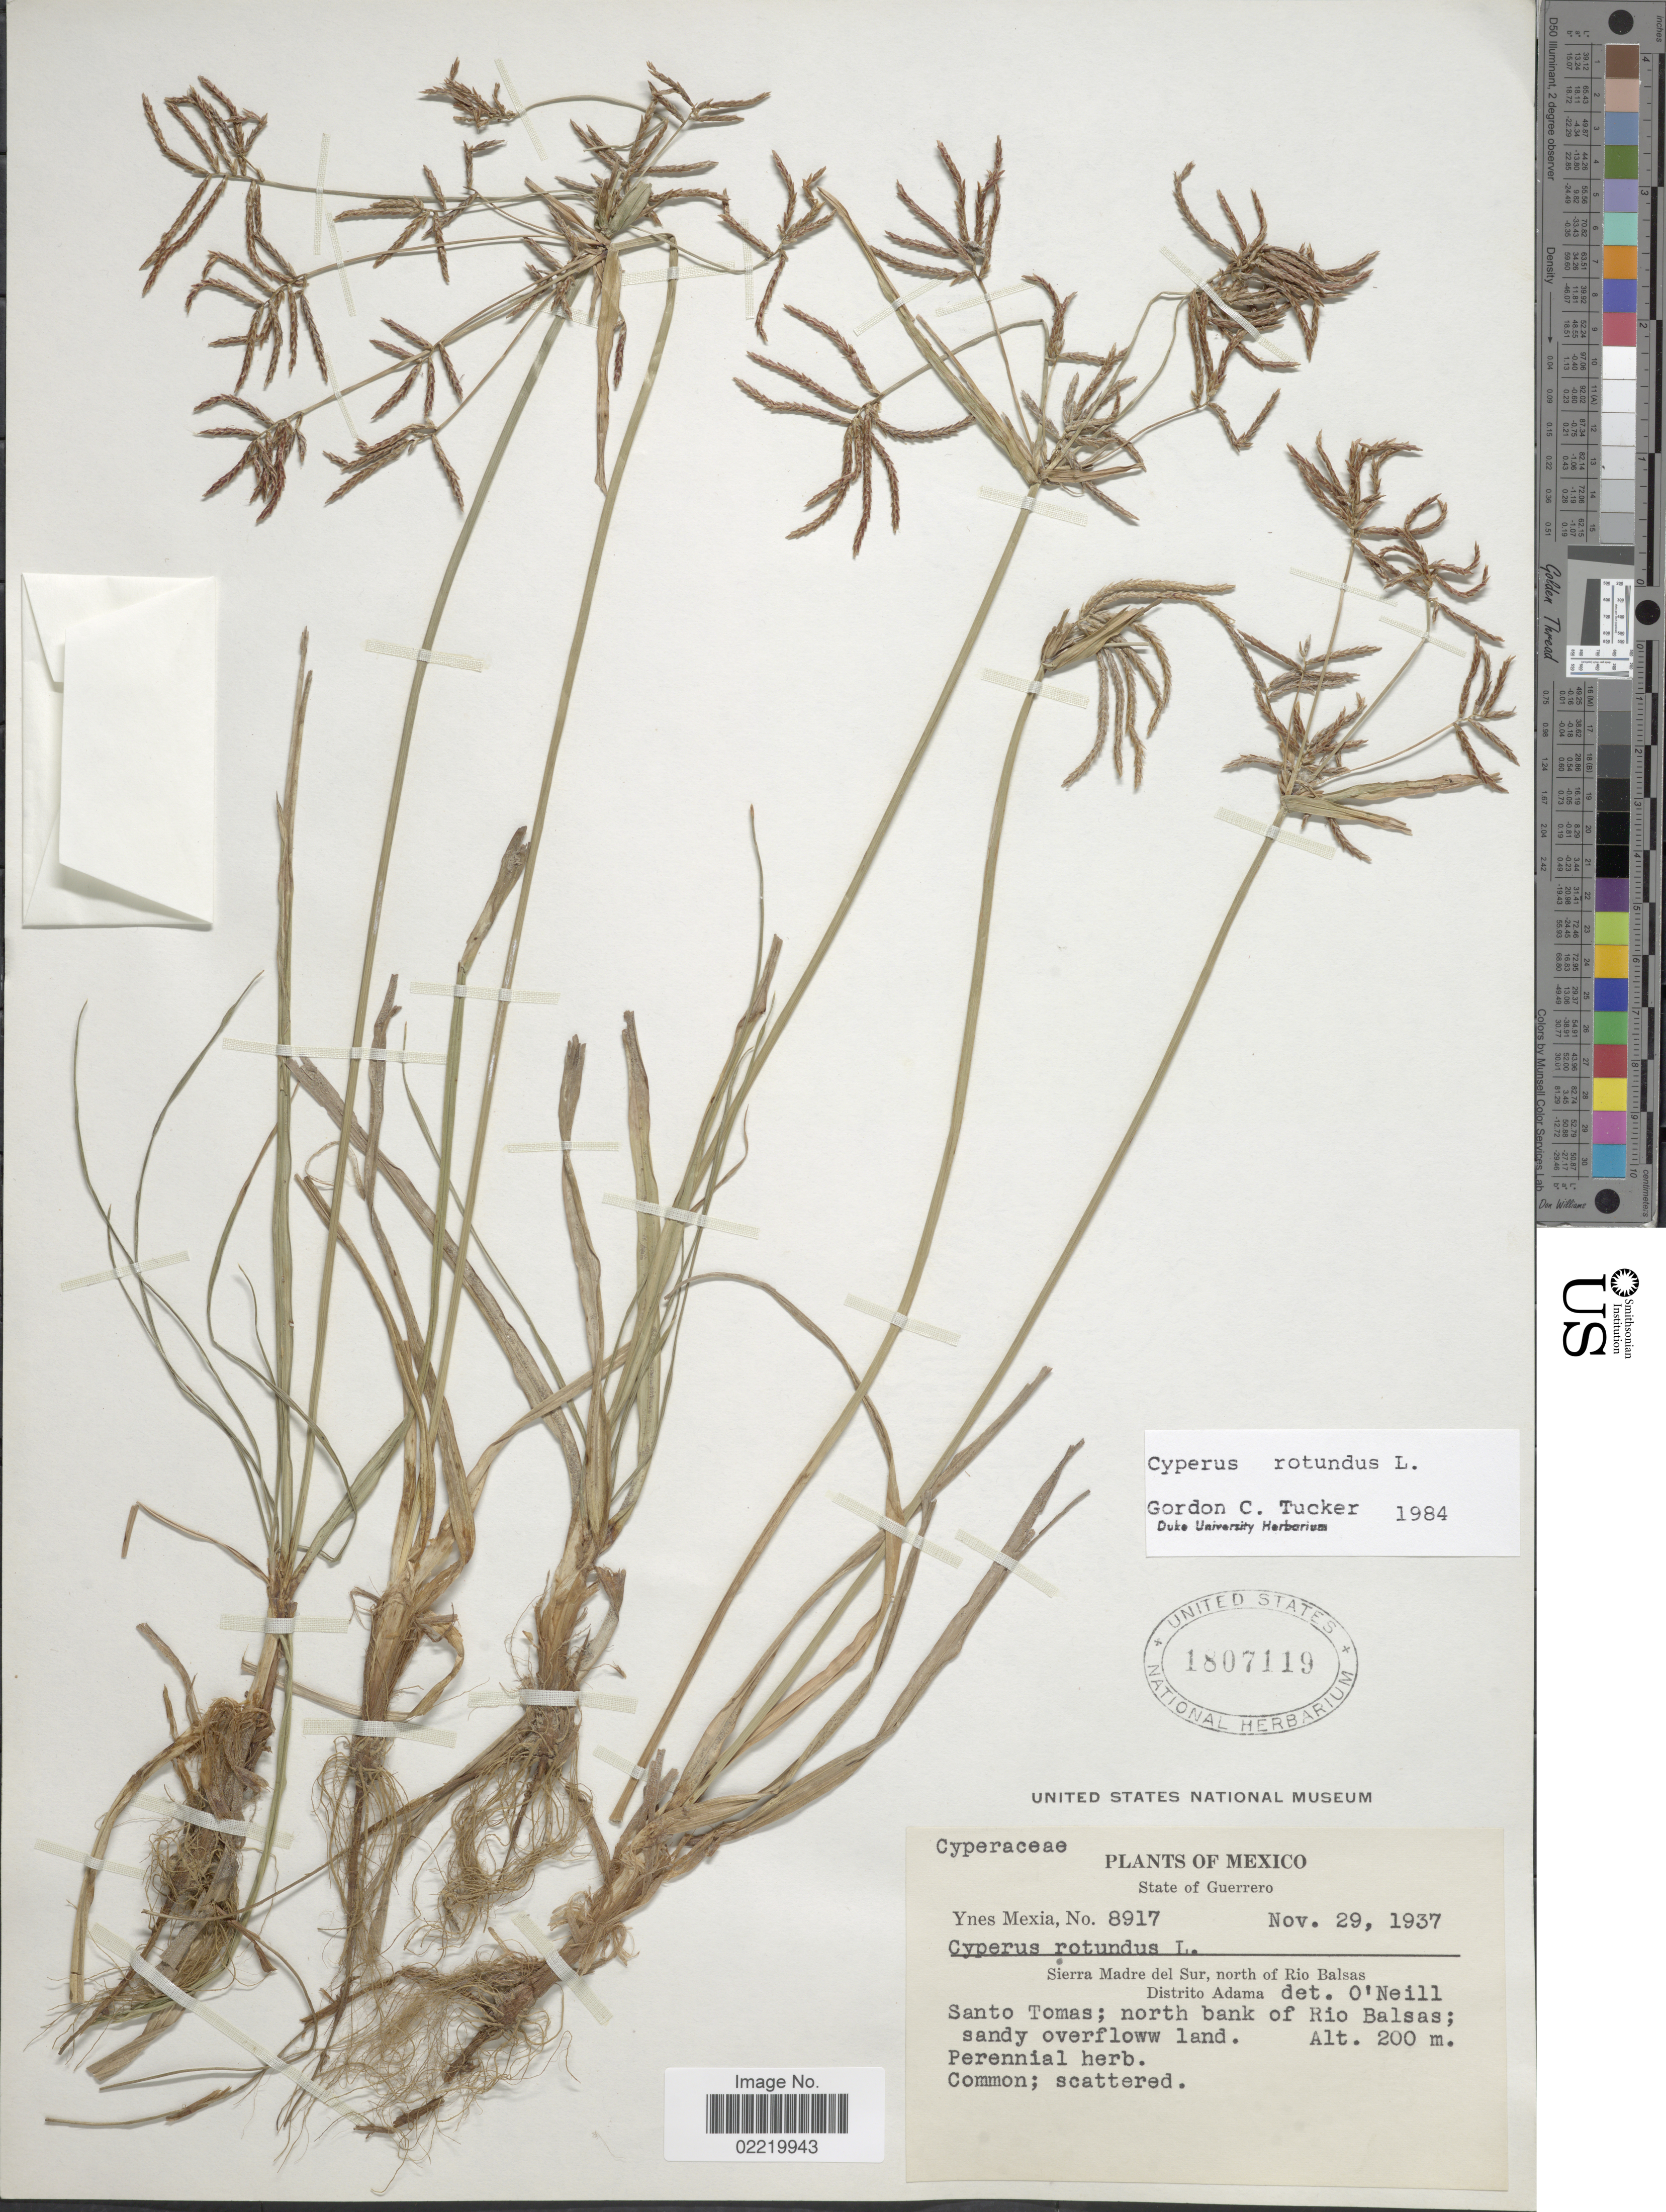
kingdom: Plantae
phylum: Tracheophyta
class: Liliopsida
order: Poales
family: Cyperaceae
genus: Cyperus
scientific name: Cyperus rotundus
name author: L.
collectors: Y. Mexia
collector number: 8917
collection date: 1937-11-29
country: Mexico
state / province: Guerrero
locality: Sierra Madre del Sur, north of Rio Balsas, Distrito Adama, Santo Toma; north bank of Rio Balsas; sandy overfloww land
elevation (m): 200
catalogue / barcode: US 1807119